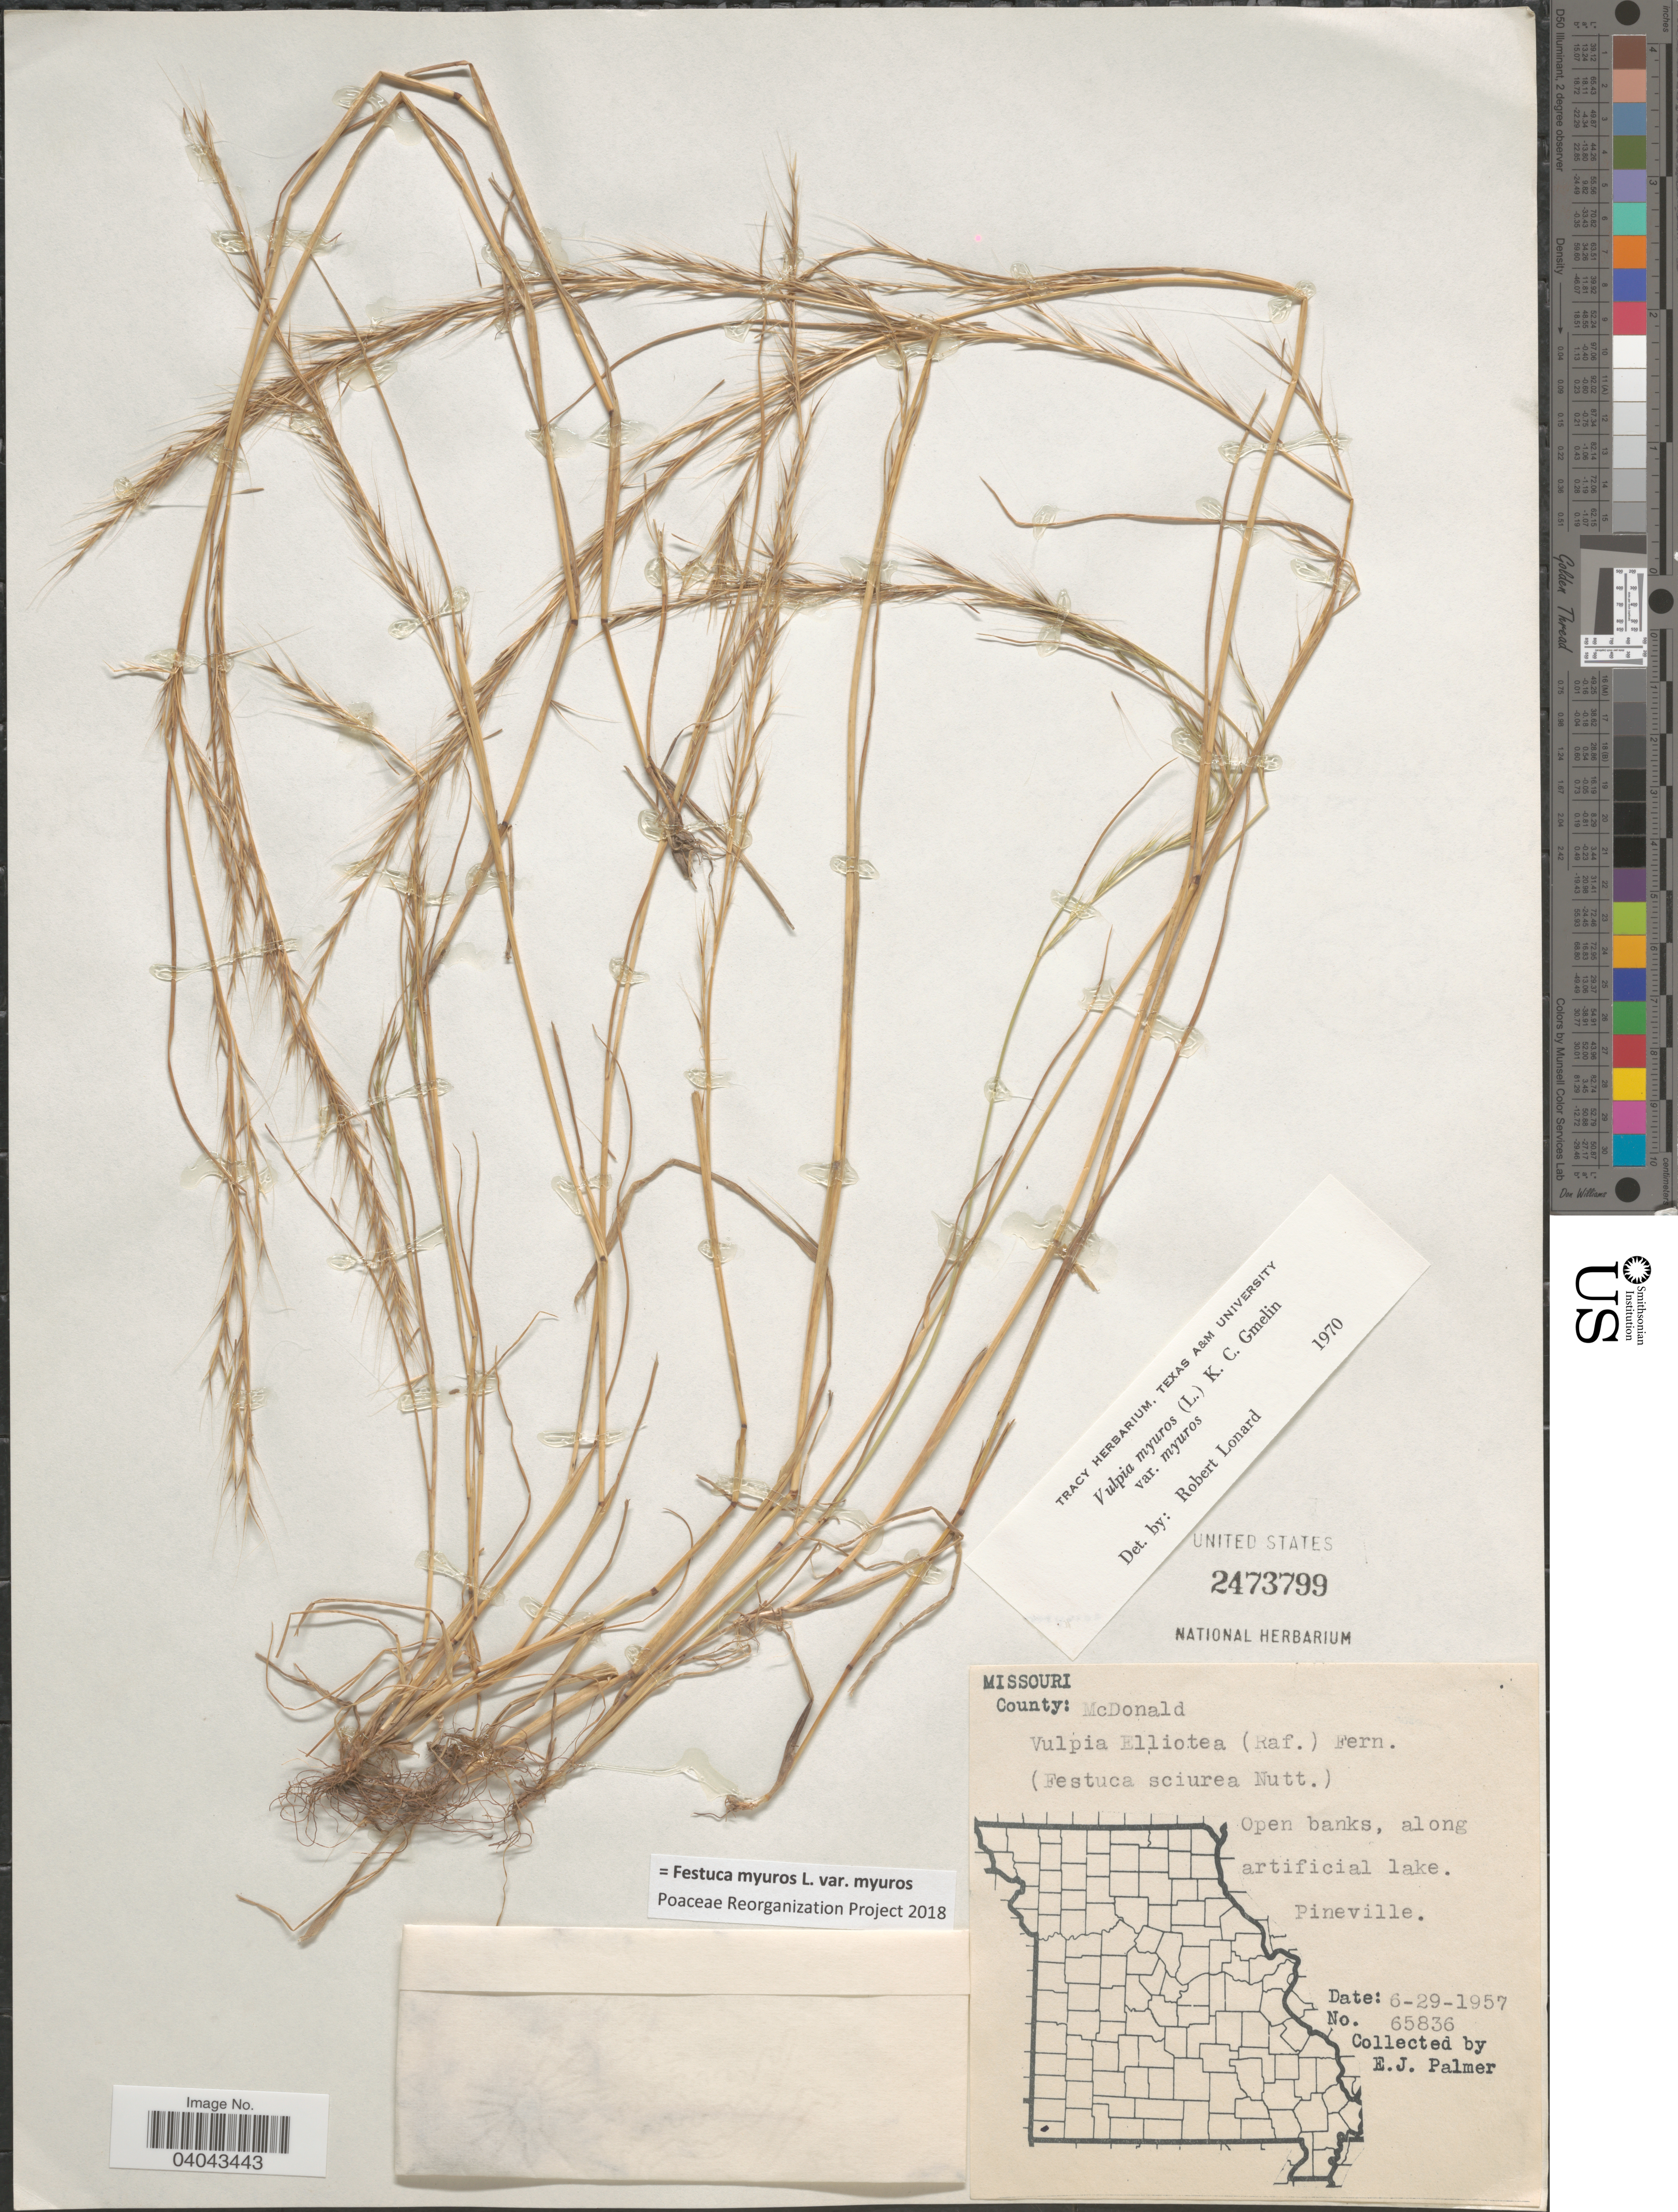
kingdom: Plantae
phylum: Tracheophyta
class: Liliopsida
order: Poales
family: Poaceae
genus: Festuca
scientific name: Festuca myuros var. myuros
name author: L.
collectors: E. J. Palmer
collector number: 65836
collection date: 1957-06-29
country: United States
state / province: Missouri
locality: County: McDonald. Open banks, along artificial lake. Pineville.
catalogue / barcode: US 2473799